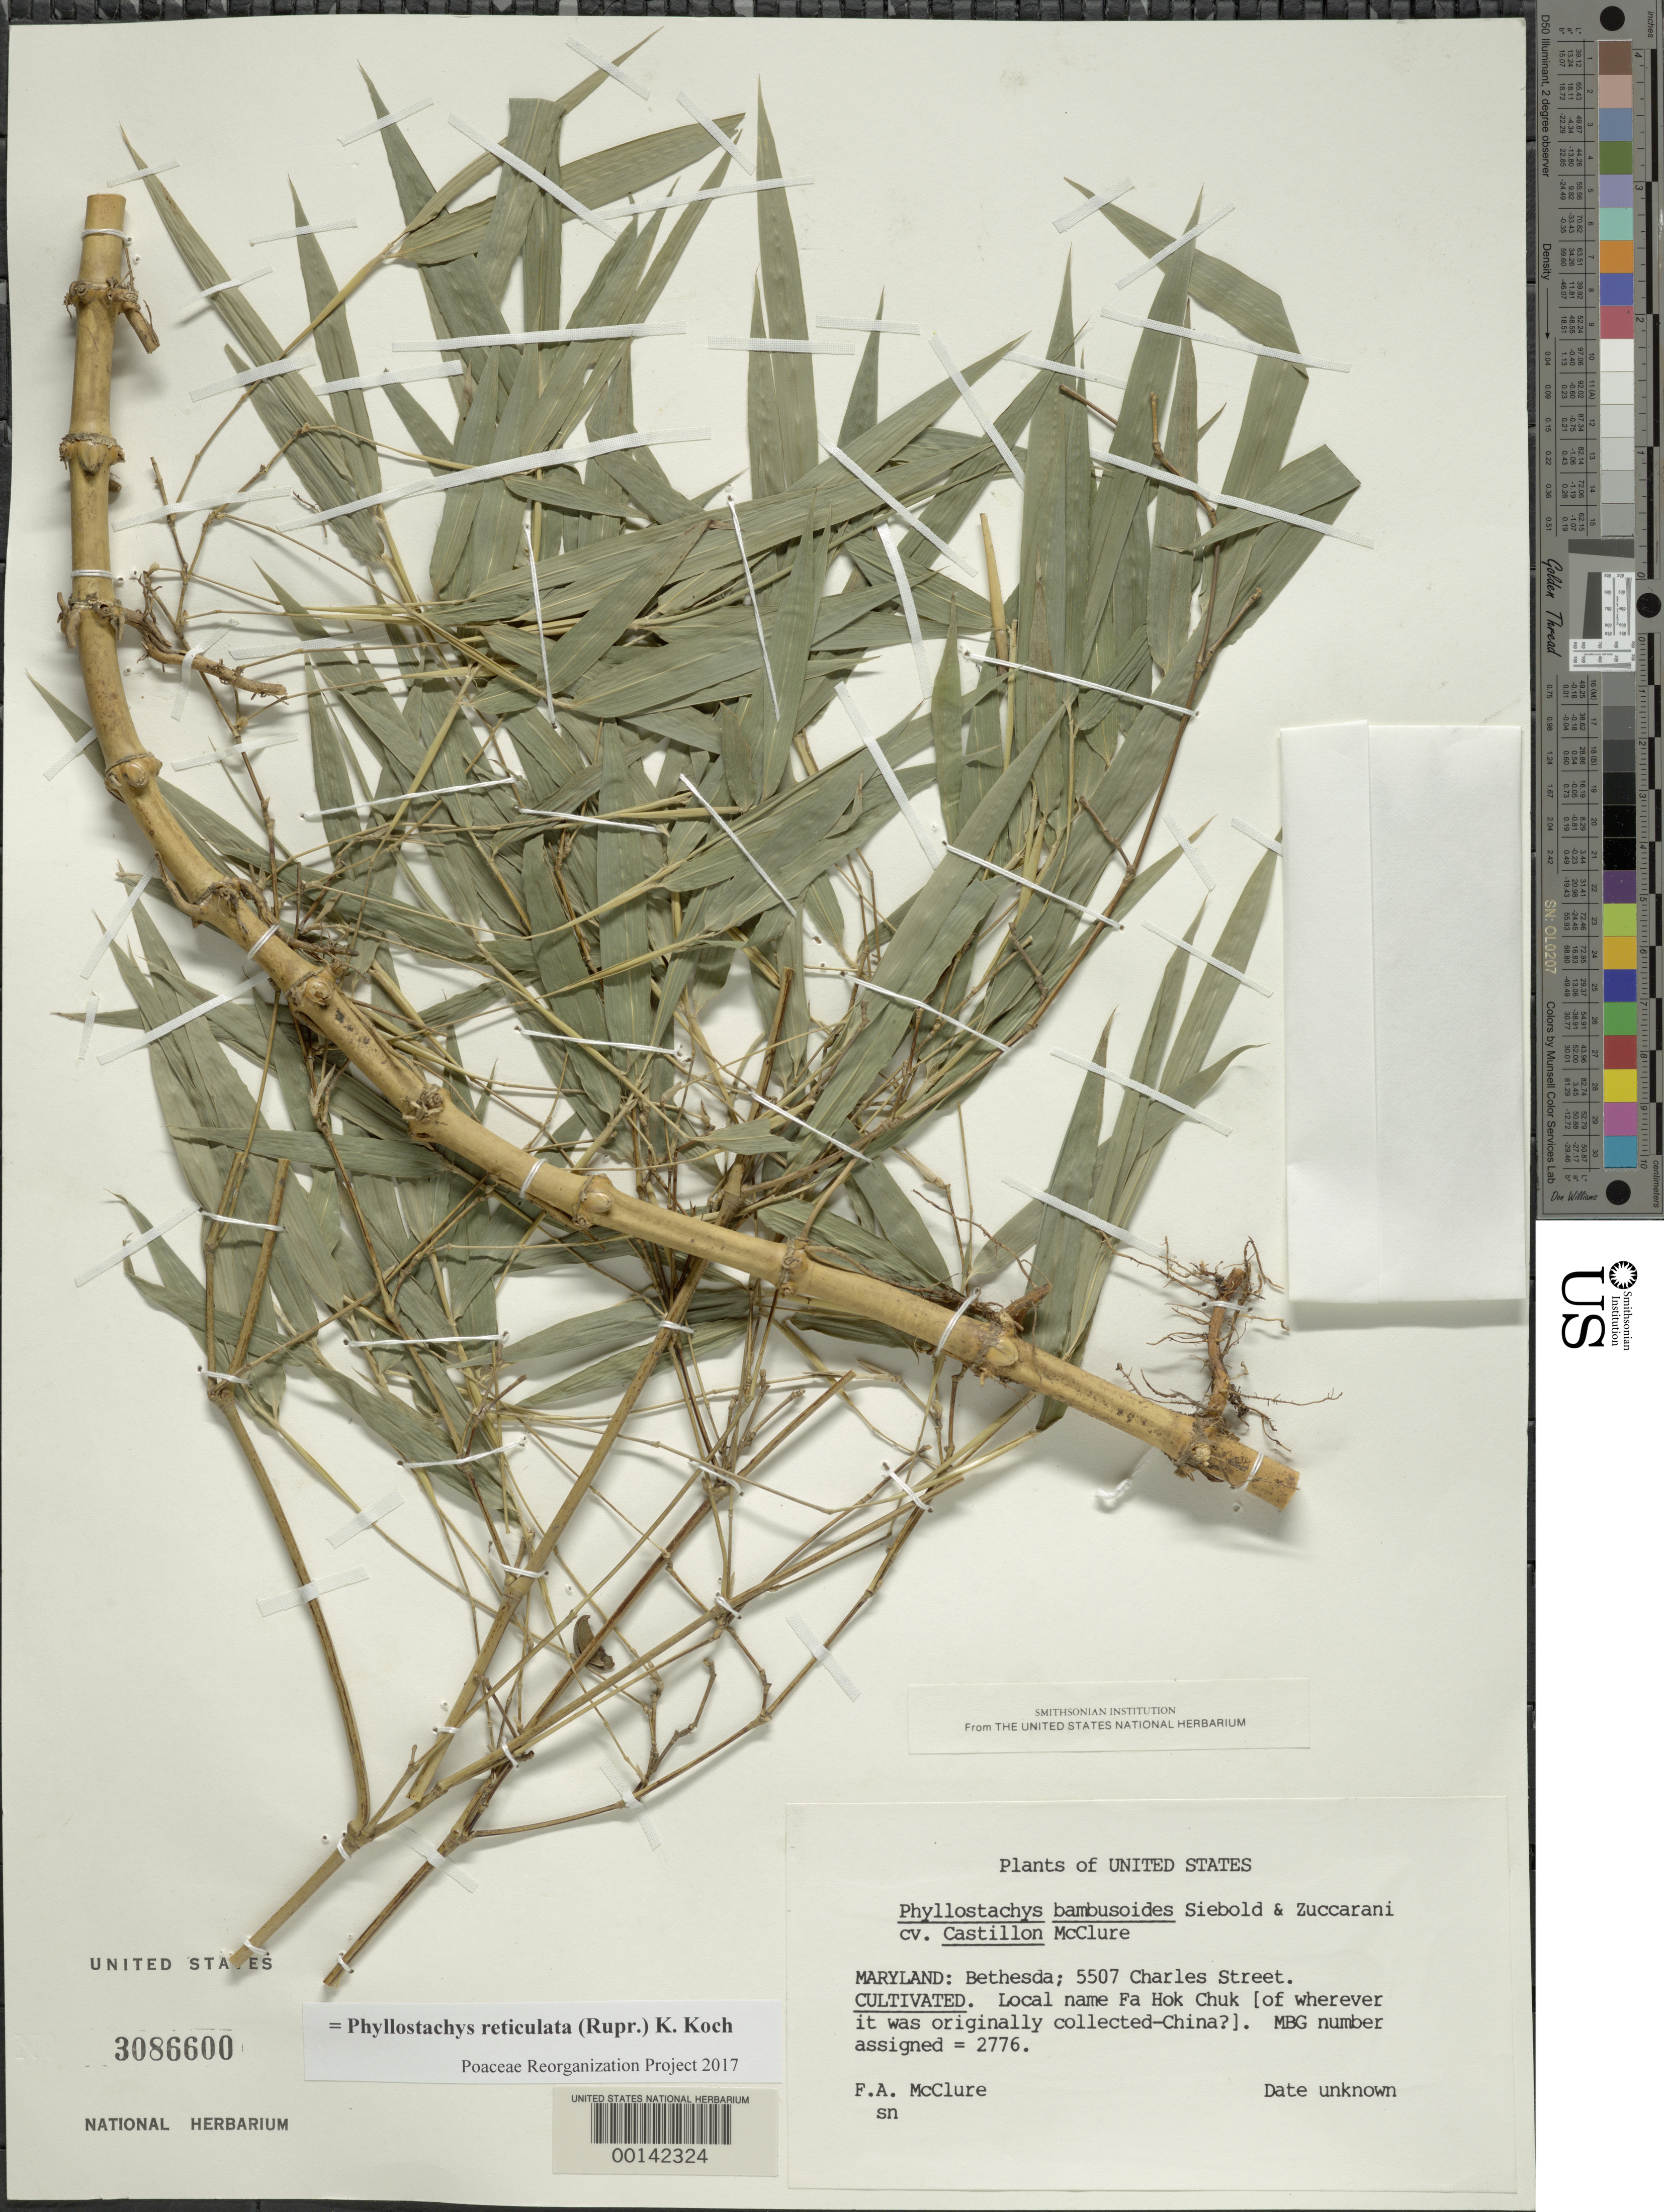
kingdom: Plantae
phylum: Tracheophyta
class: Liliopsida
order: Poales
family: Poaceae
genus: Phyllostachys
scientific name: Phyllostachys reticulata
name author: (Rupr.) K. Koch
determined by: Poaceae Reorganization Project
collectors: F. A. McClure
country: United States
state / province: Maryland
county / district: Montgomery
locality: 5507 Charles Street, Bethesda (McClure's garden)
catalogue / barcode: US 3086600